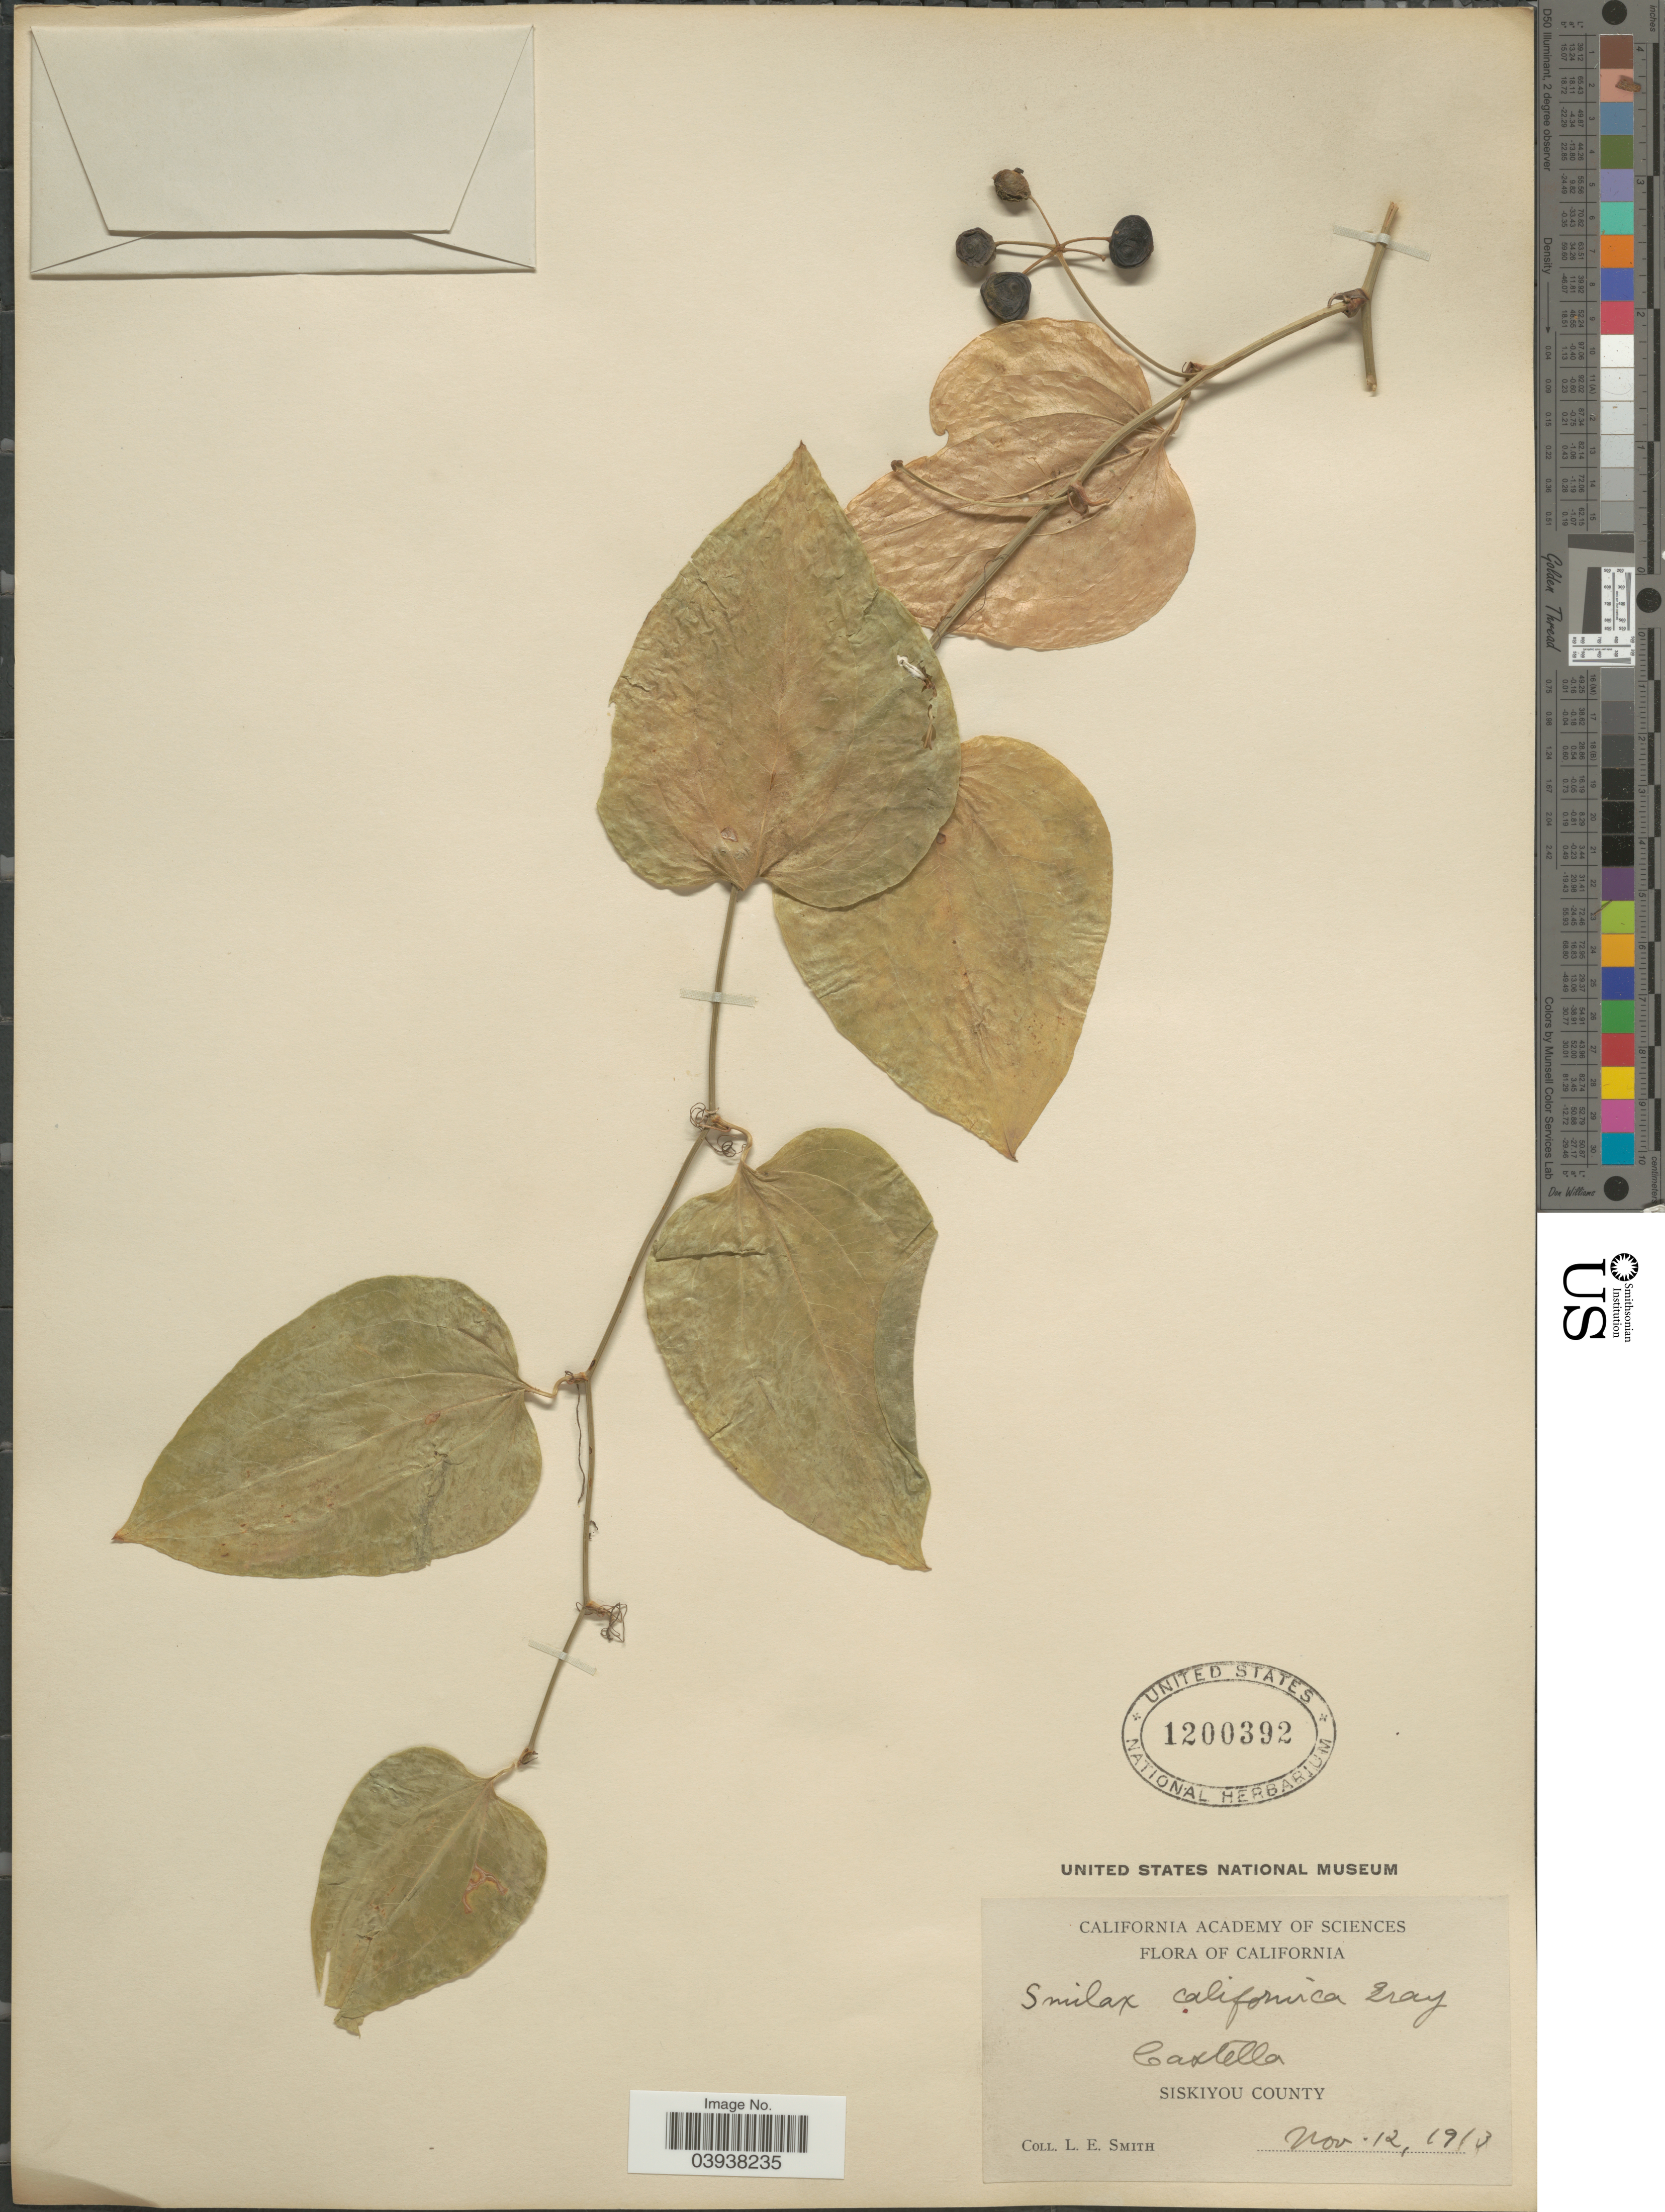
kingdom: Plantae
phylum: Tracheophyta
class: Liliopsida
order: Liliales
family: Smilacaceae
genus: Smilax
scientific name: Smilax californica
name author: (A. DC.) A. Gray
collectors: L. E. Smith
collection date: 1913-11-12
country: United States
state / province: California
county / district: Siskiyou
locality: Castella. Siskiyou County.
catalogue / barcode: US 1200392